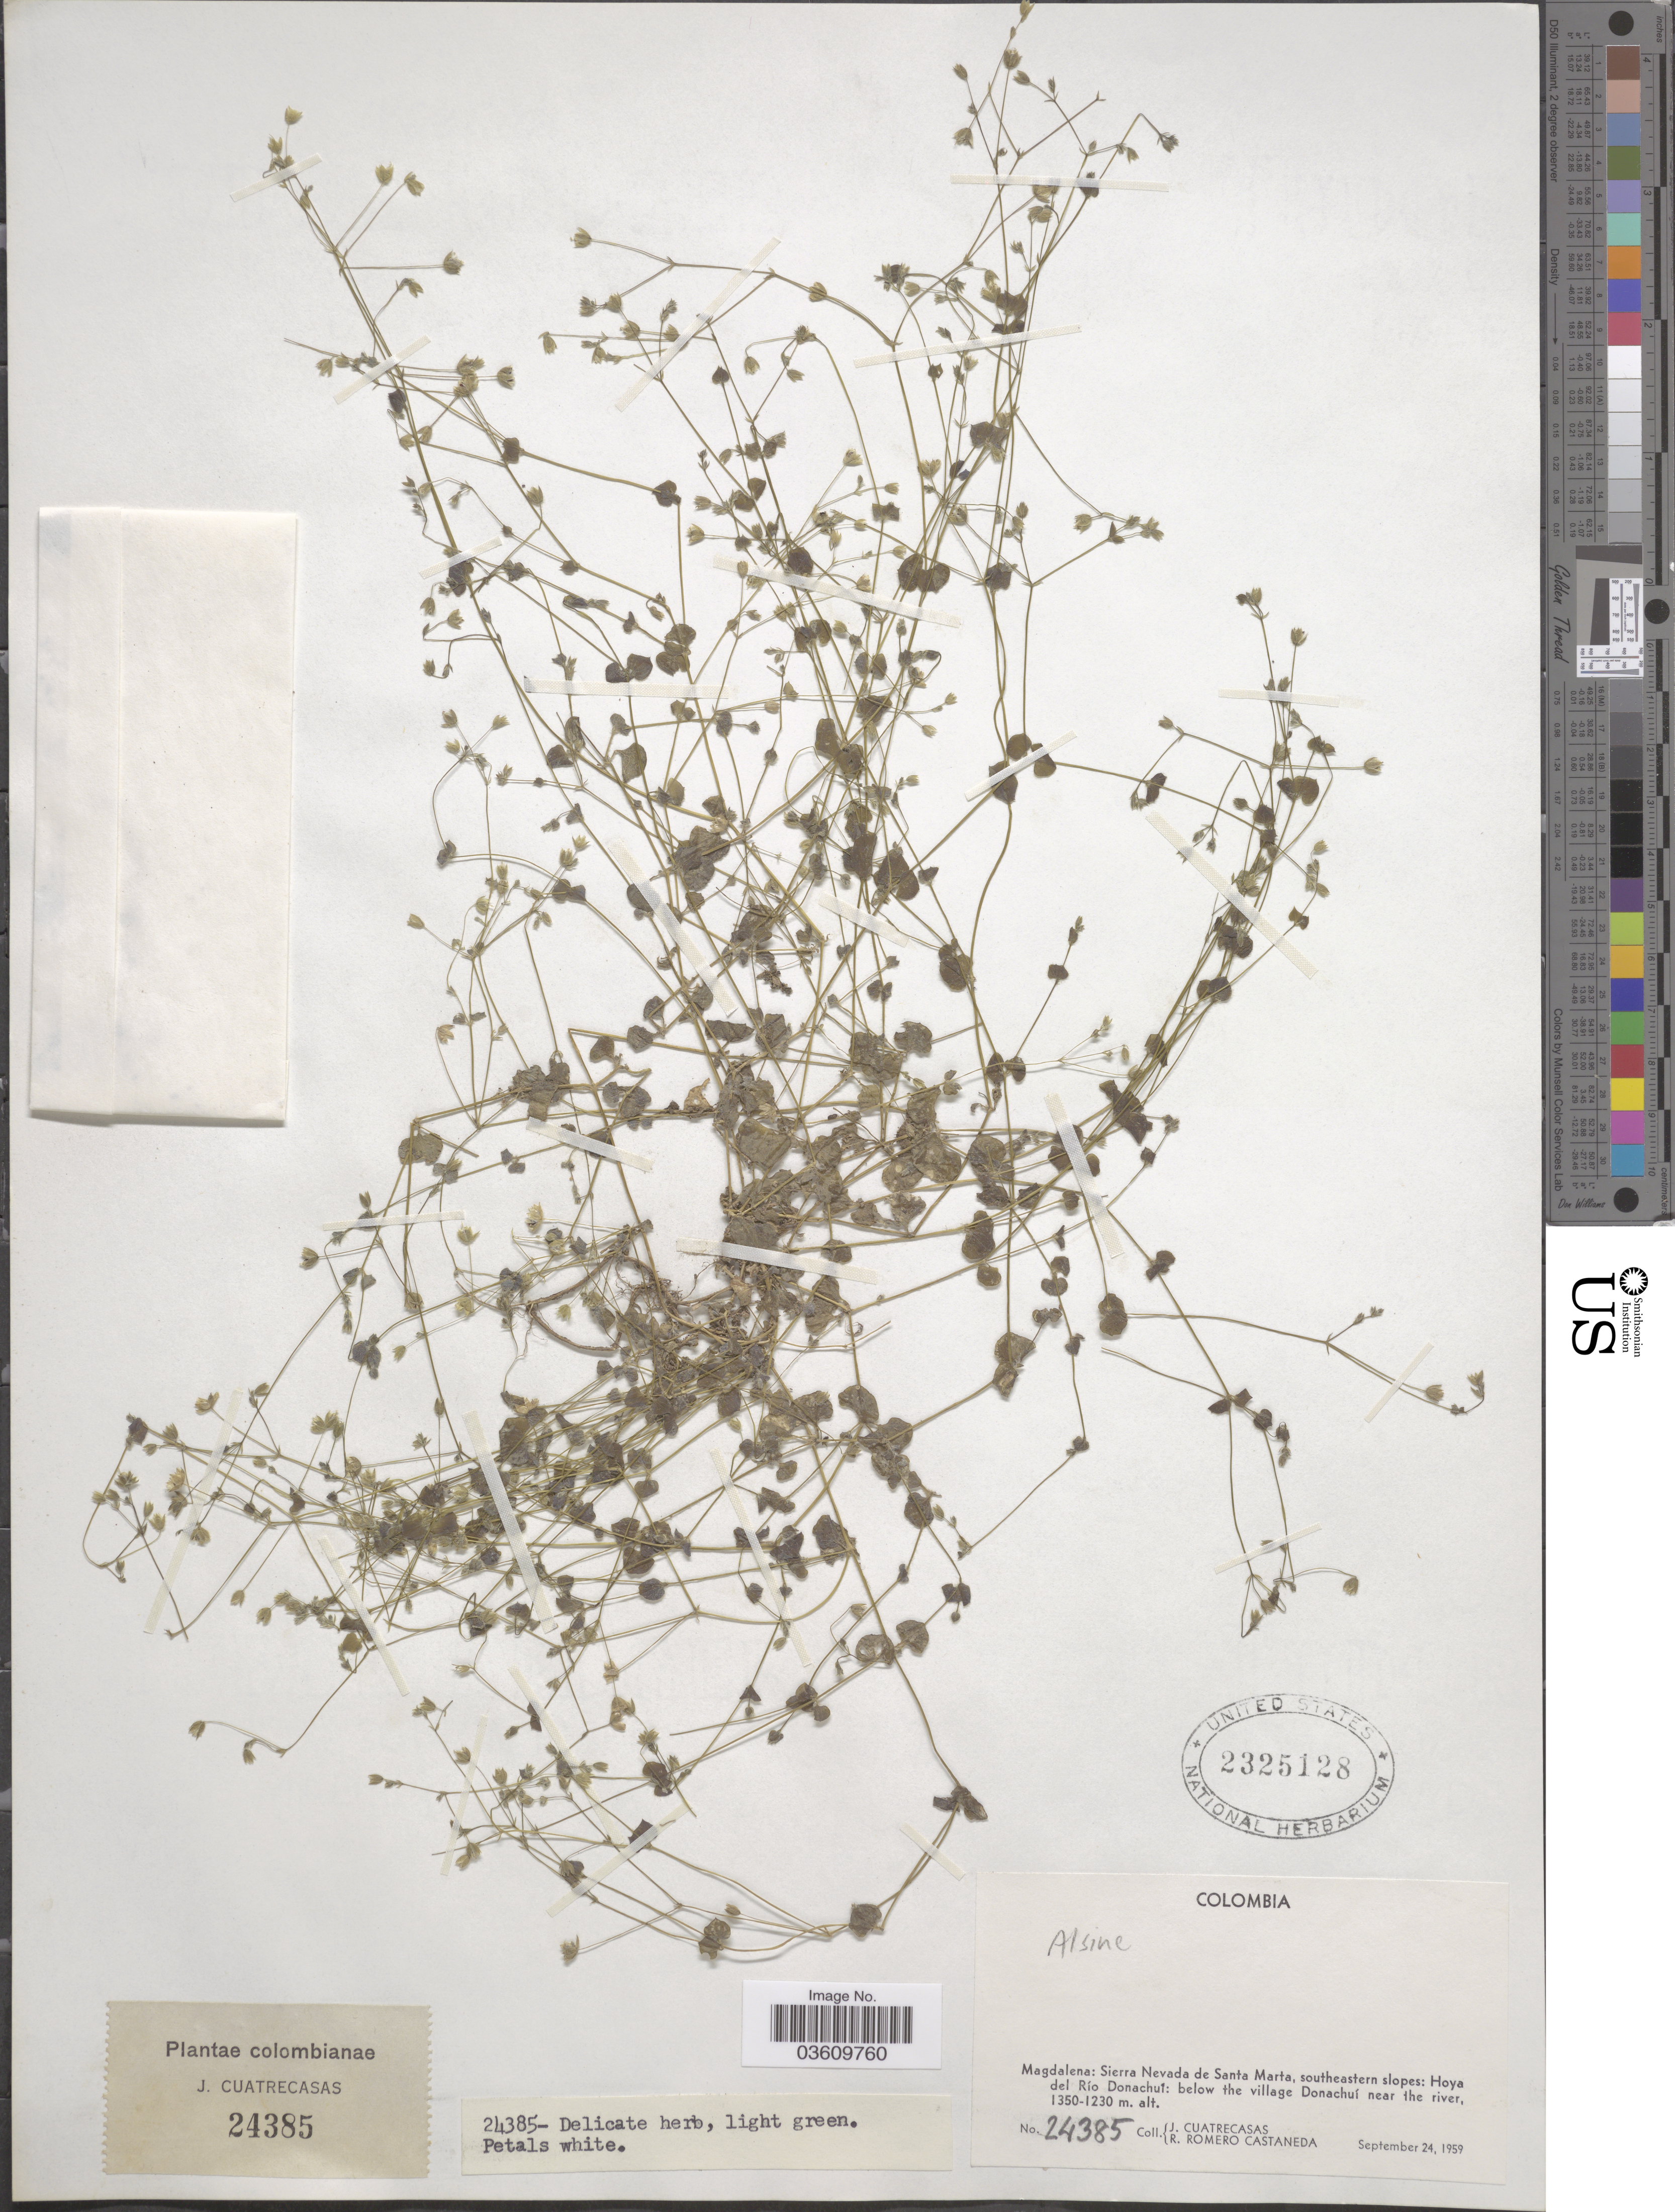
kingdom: Plantae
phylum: Tracheophyta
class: Magnoliopsida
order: Caryophyllales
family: Caryophyllaceae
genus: Stellaria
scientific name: Stellaria sp.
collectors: J. Cuatrecasas & R. Romero Castañeda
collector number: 24385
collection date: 1959-09-24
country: Colombia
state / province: Magdalena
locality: Sierra Nevada de Santa Marta, southeastern slopes: Hoya del Río Donachuí: below the village Donachuí near the river.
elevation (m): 1230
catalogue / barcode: US 2325128